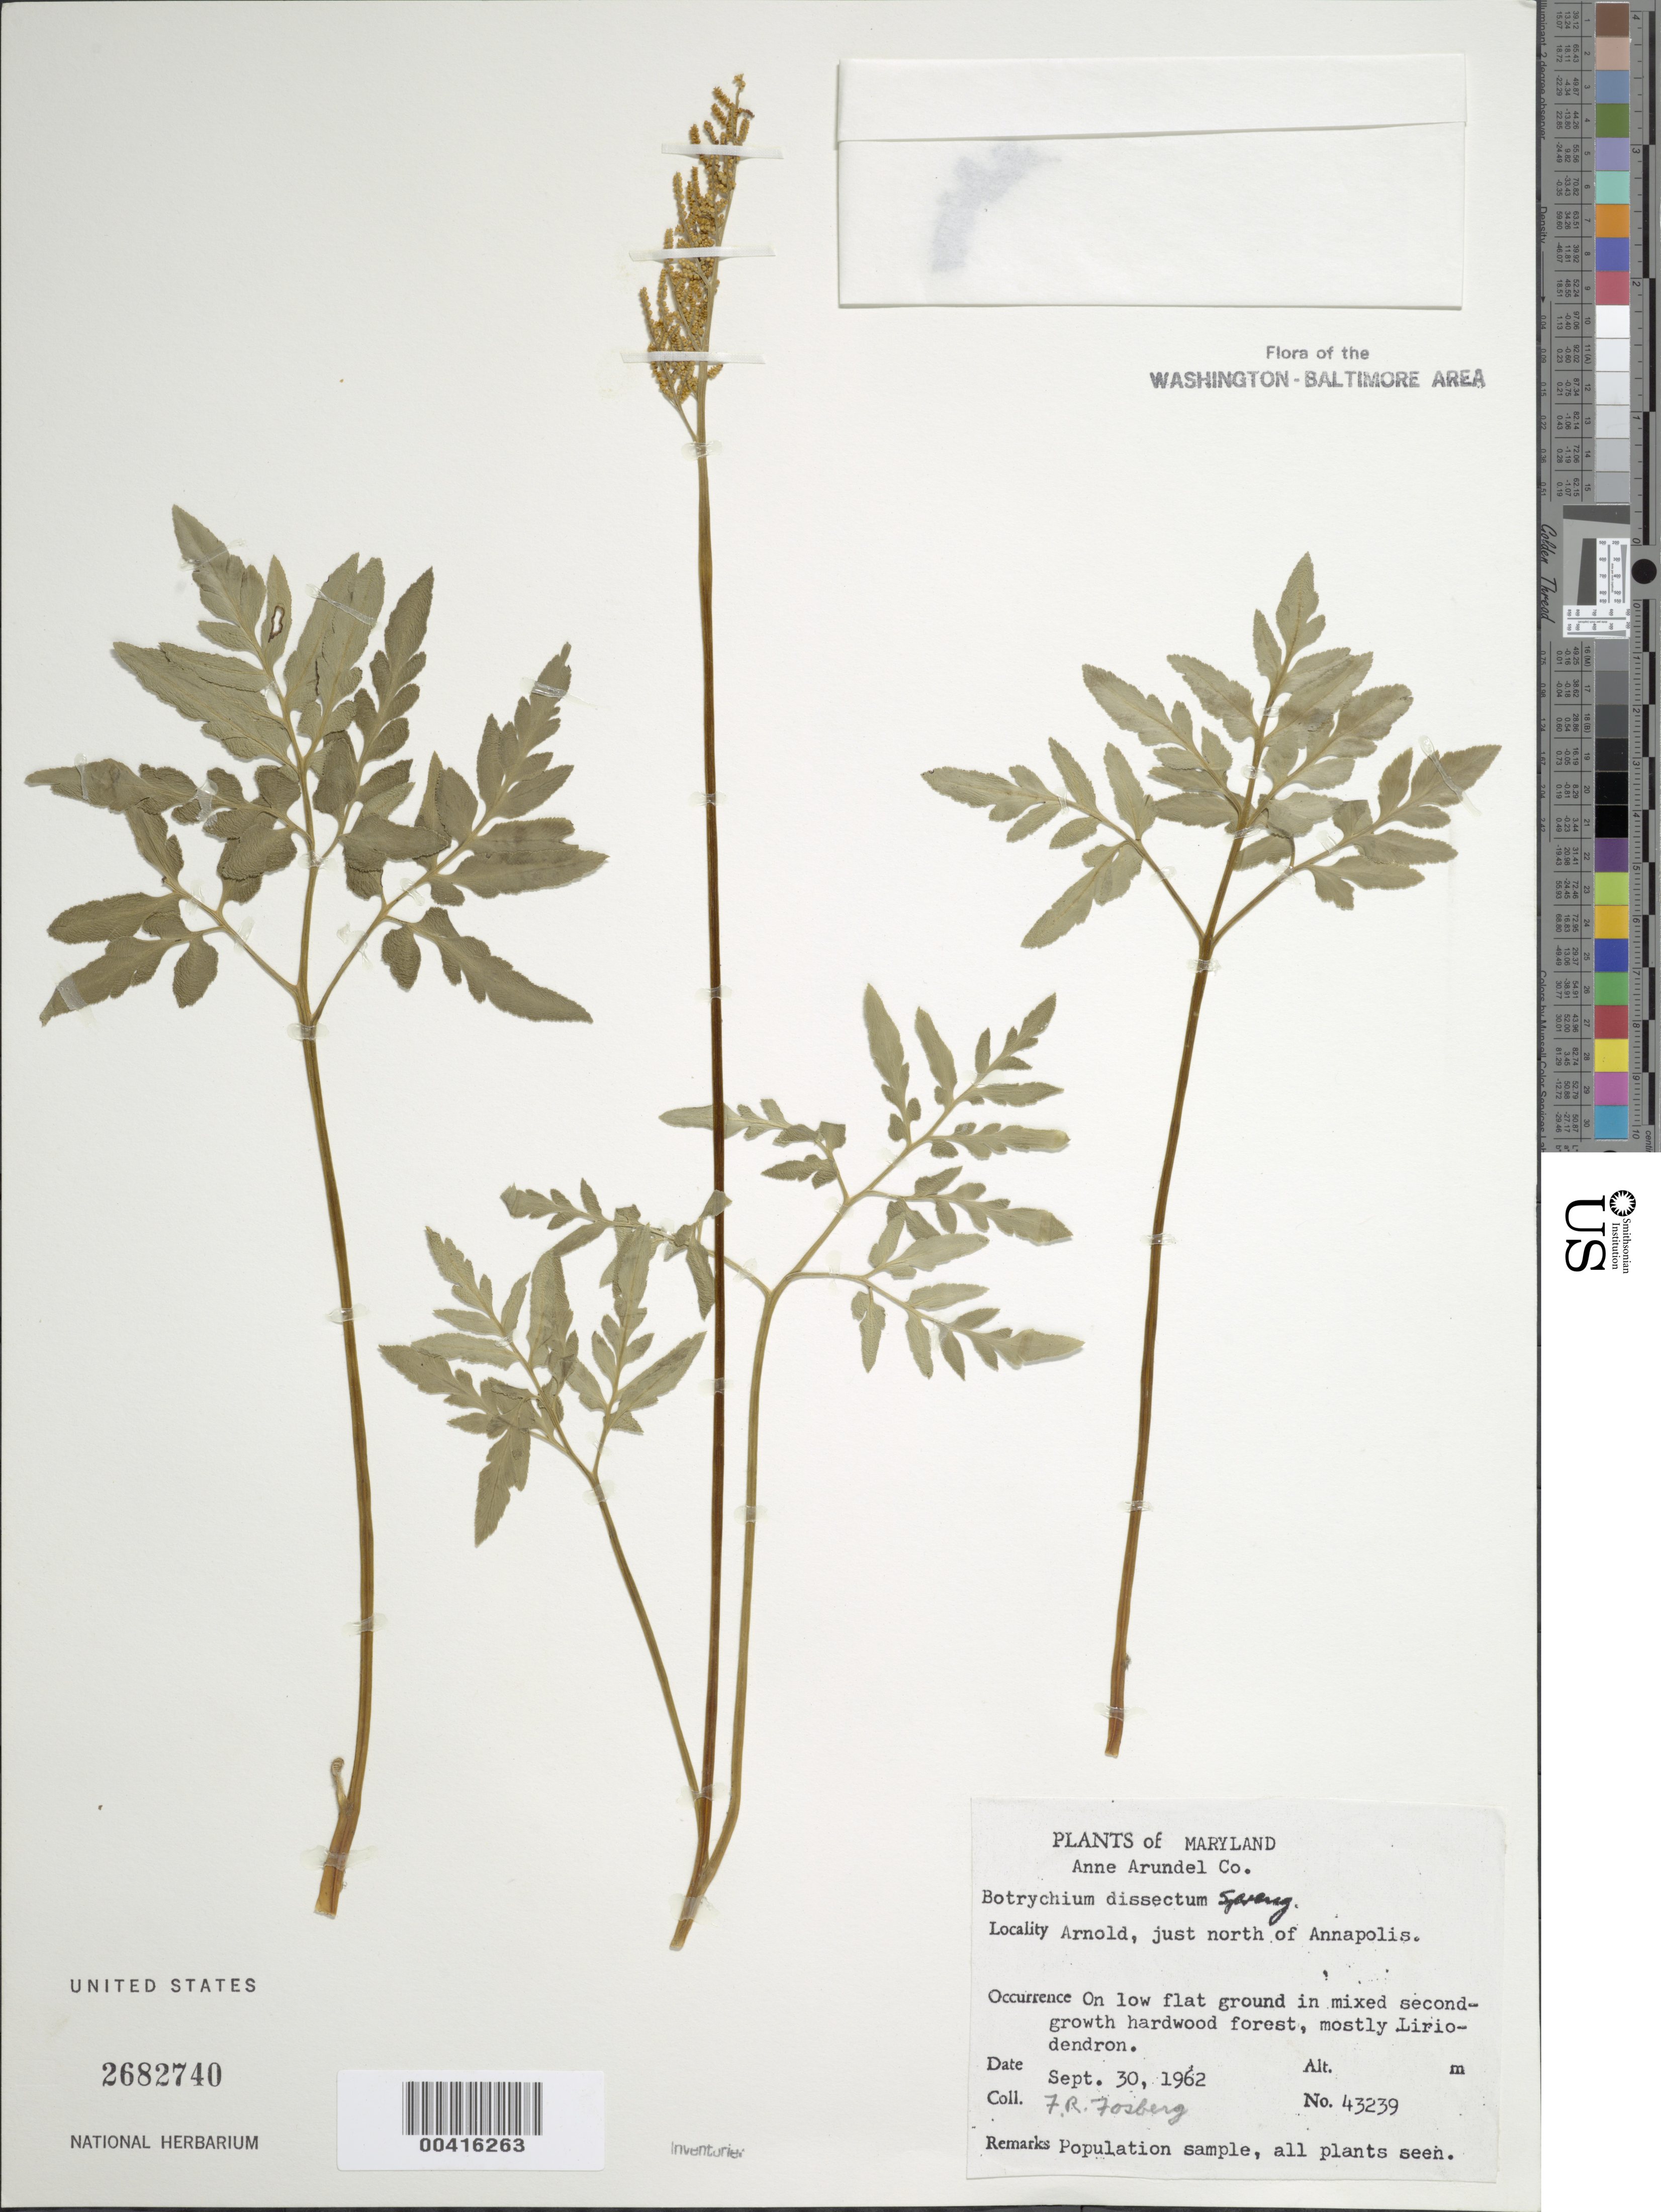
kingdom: Plantae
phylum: Tracheophyta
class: Polypodiopsida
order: Ophioglossales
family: Ophioglossaceae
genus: Botrychium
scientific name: Botrychium dissectum var. obliquum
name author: Clute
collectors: F. R. Fosberg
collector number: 43239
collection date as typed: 30 Sep 1962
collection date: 1962-09-30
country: United States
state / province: Maryland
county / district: Anne Arundel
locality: Arnold, north of Annapolis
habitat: Low flat ground, mixed second growth hardwood forest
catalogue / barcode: US 2682740